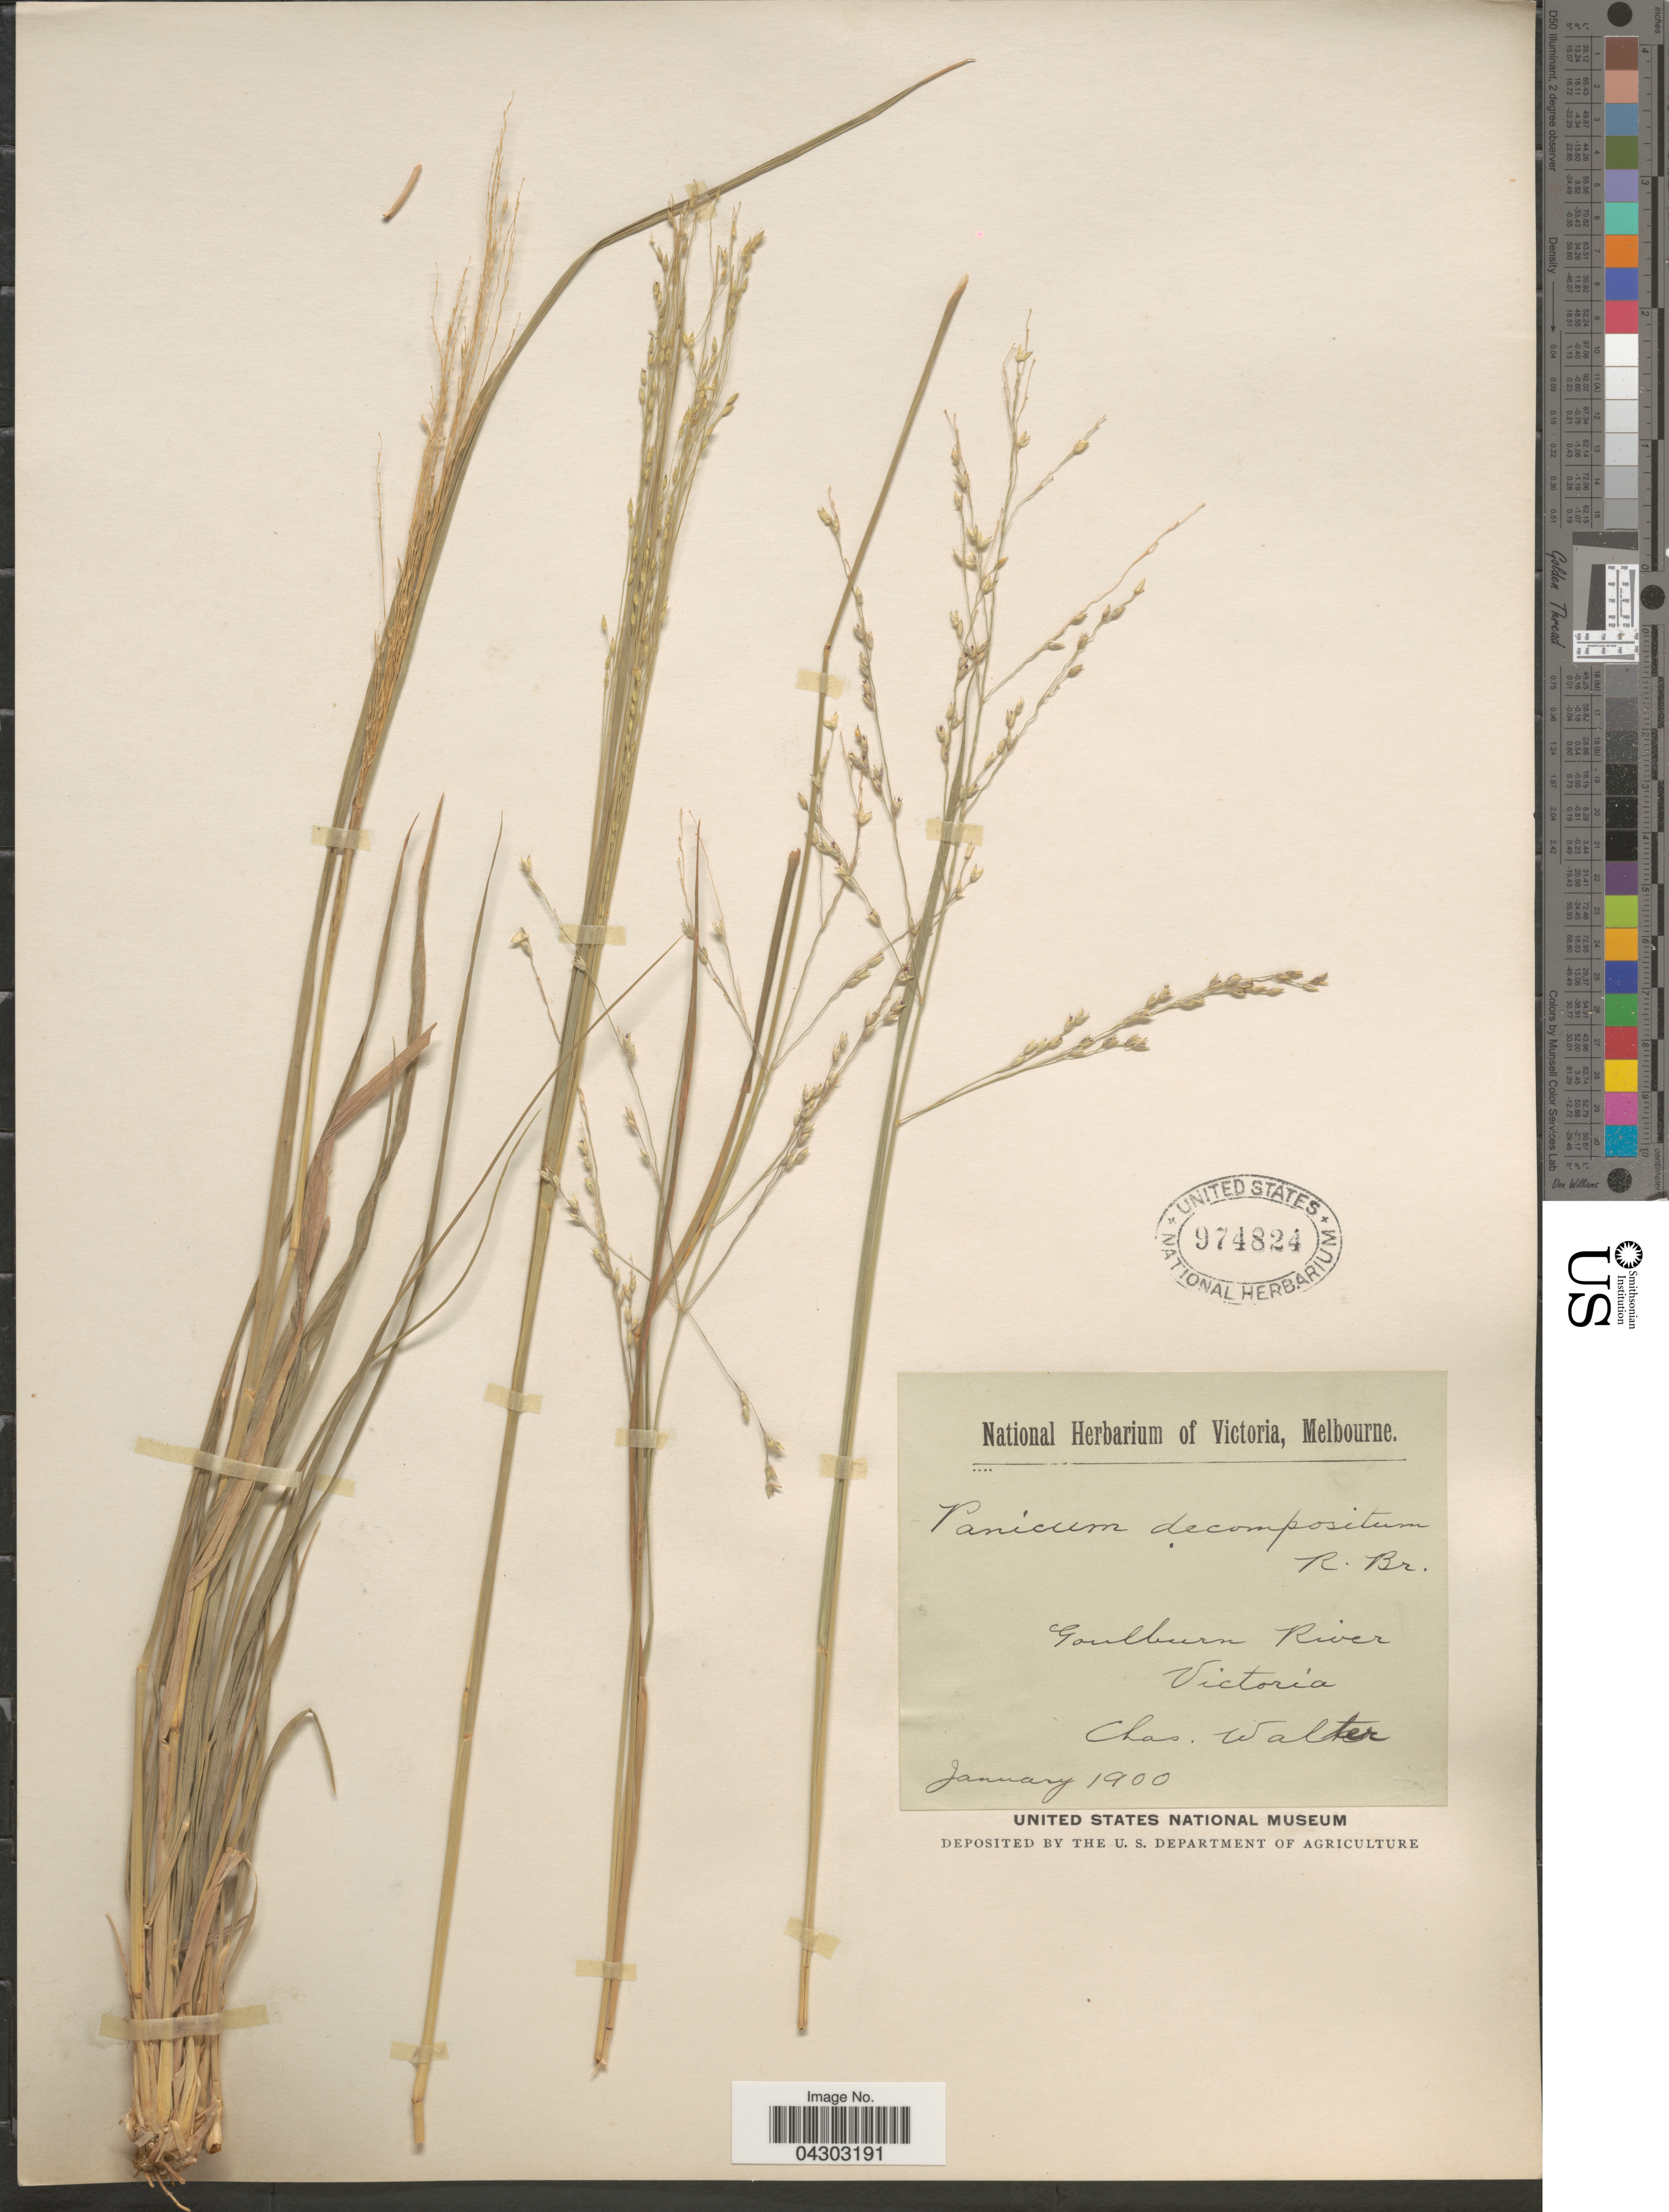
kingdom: Plantae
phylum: Tracheophyta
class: Liliopsida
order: Poales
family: Poaceae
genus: Panicum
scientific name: Panicum sp.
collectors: C. Walter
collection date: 1900-01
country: Australia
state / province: Victoria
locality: Goulburn River. Victoria.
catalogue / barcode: US 974824